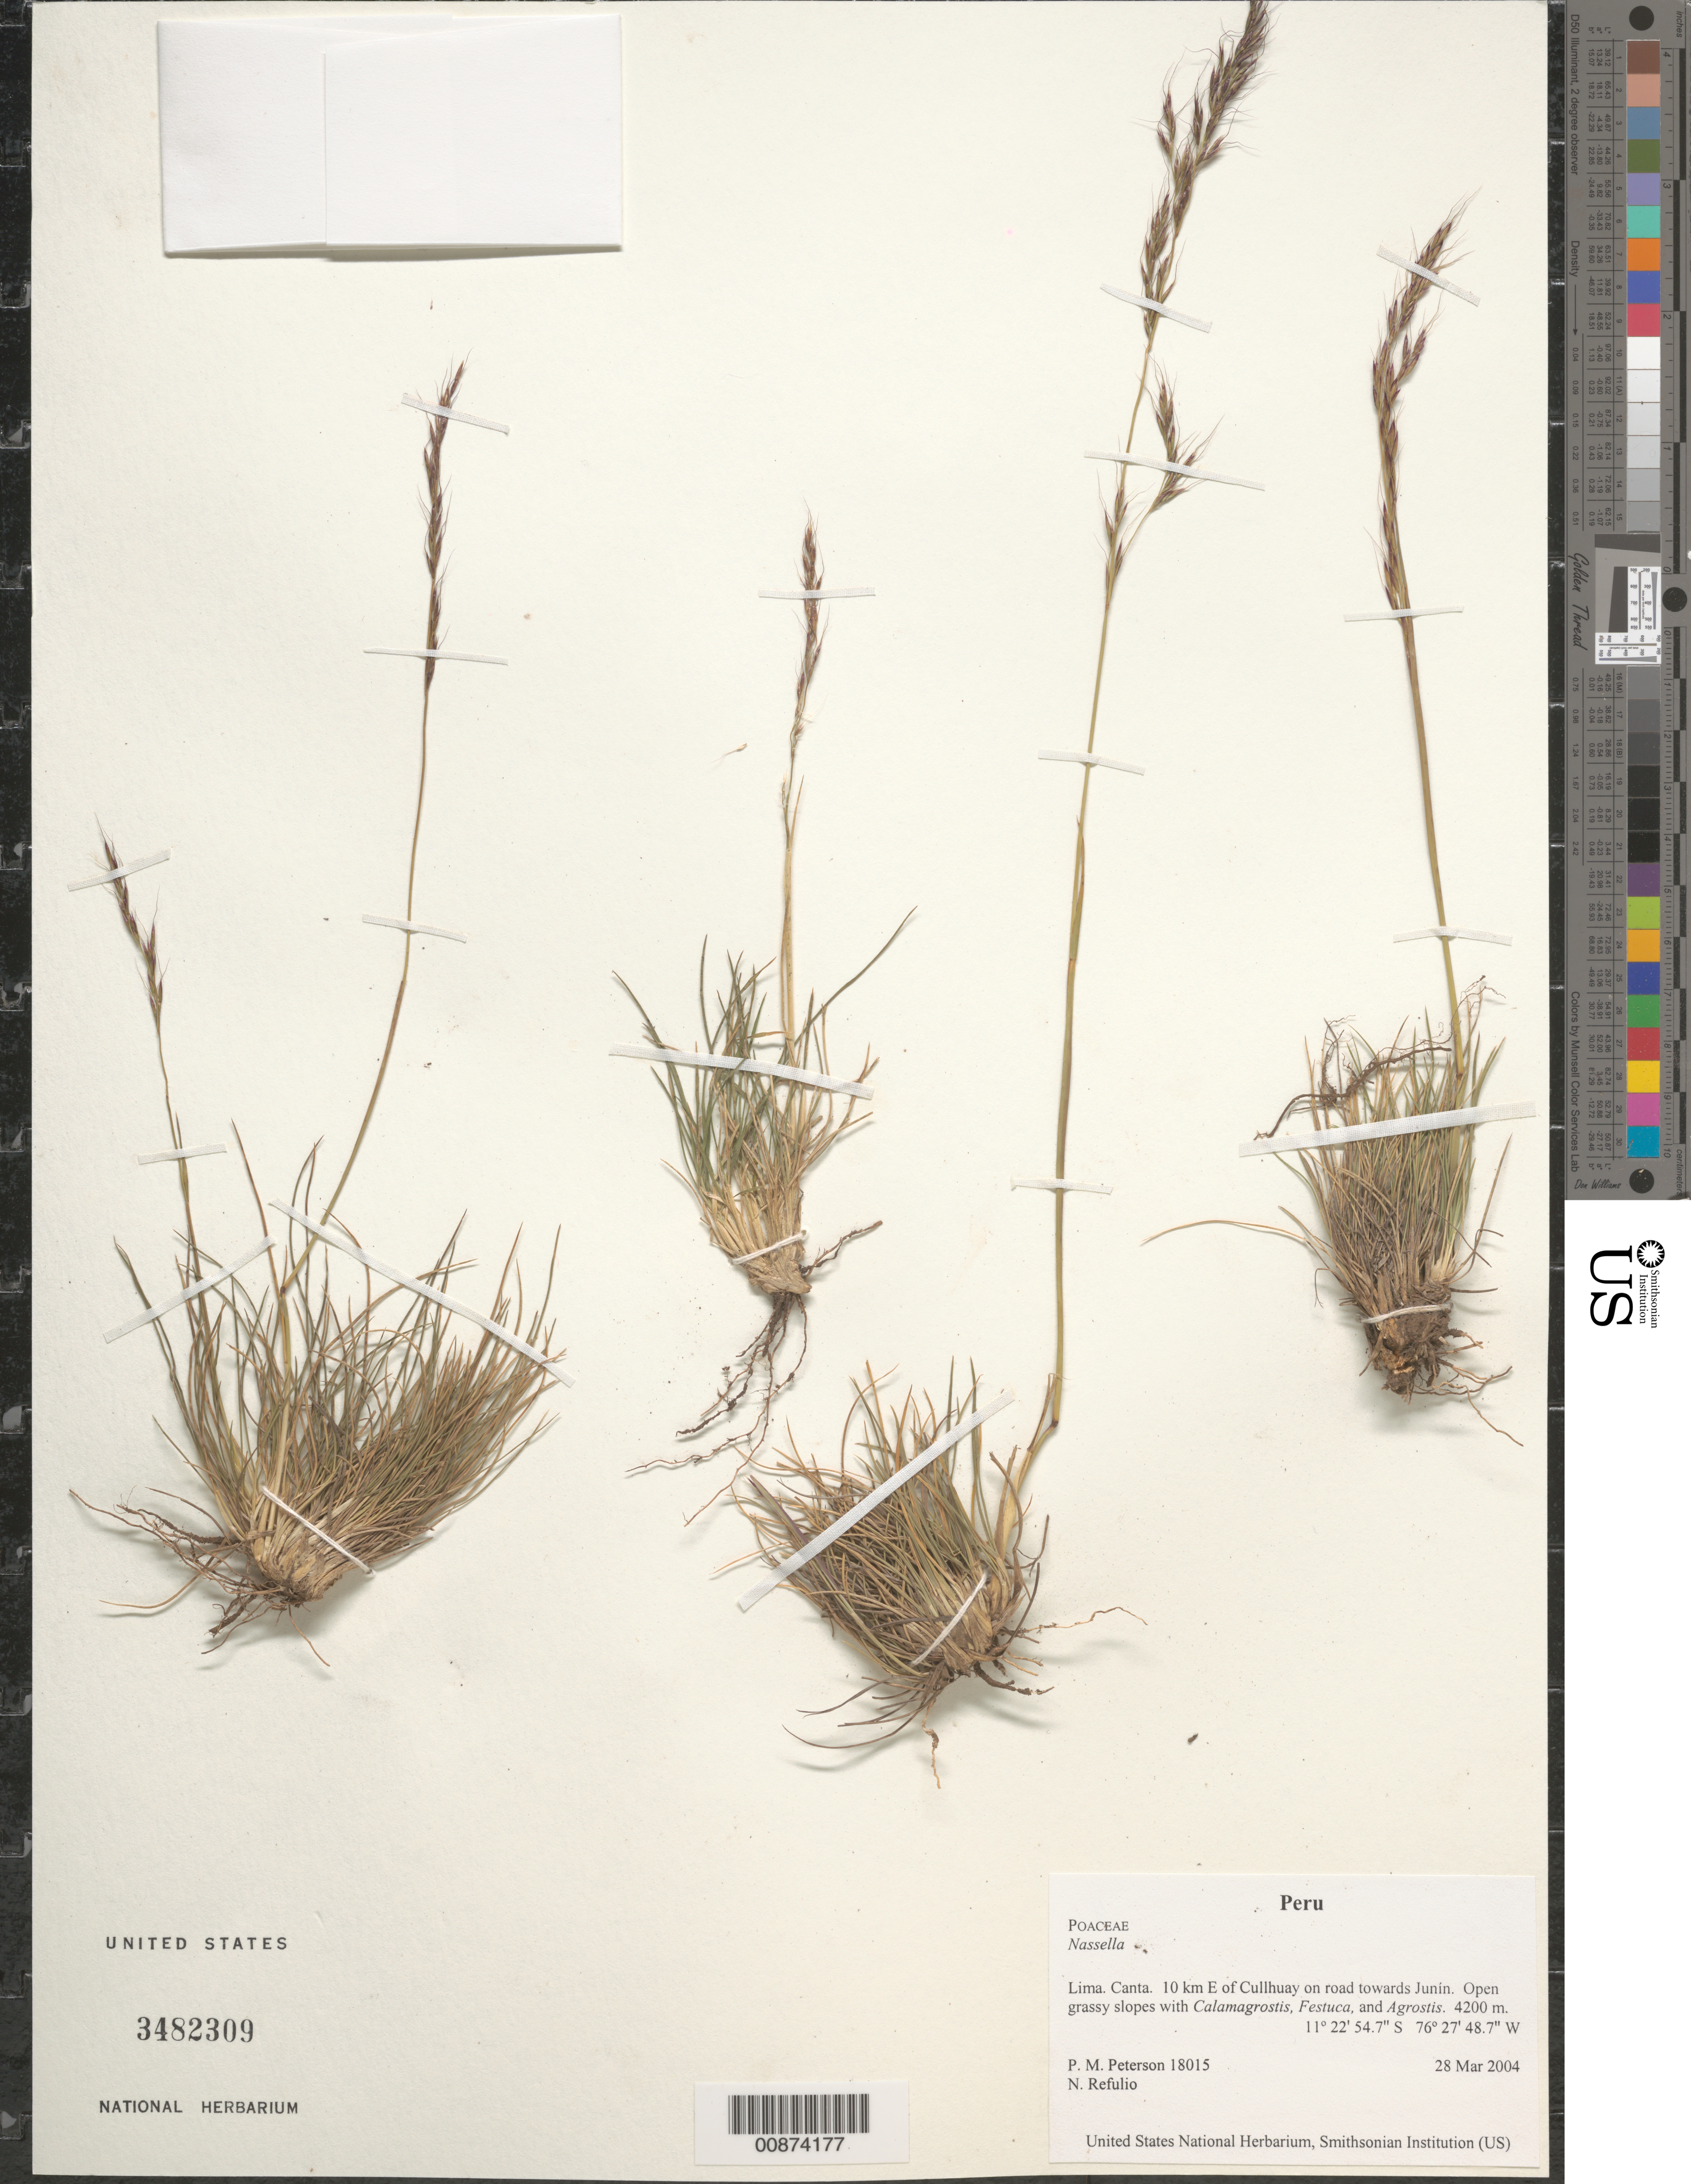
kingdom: Plantae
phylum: Tracheophyta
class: Liliopsida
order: Poales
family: Poaceae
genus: Nassella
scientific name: Nassella sp.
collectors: P. M. Peterson & N. Refulio-Rodríguez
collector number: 18015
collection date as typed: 28 Mar 2004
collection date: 2004-03-28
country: Peru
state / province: Lima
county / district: Canta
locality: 10 km E of Cullhuay on road towards Junín. Open grassy slopes with Calamagrostis, Festuca, and Agrostis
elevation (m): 4200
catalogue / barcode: US 3482309